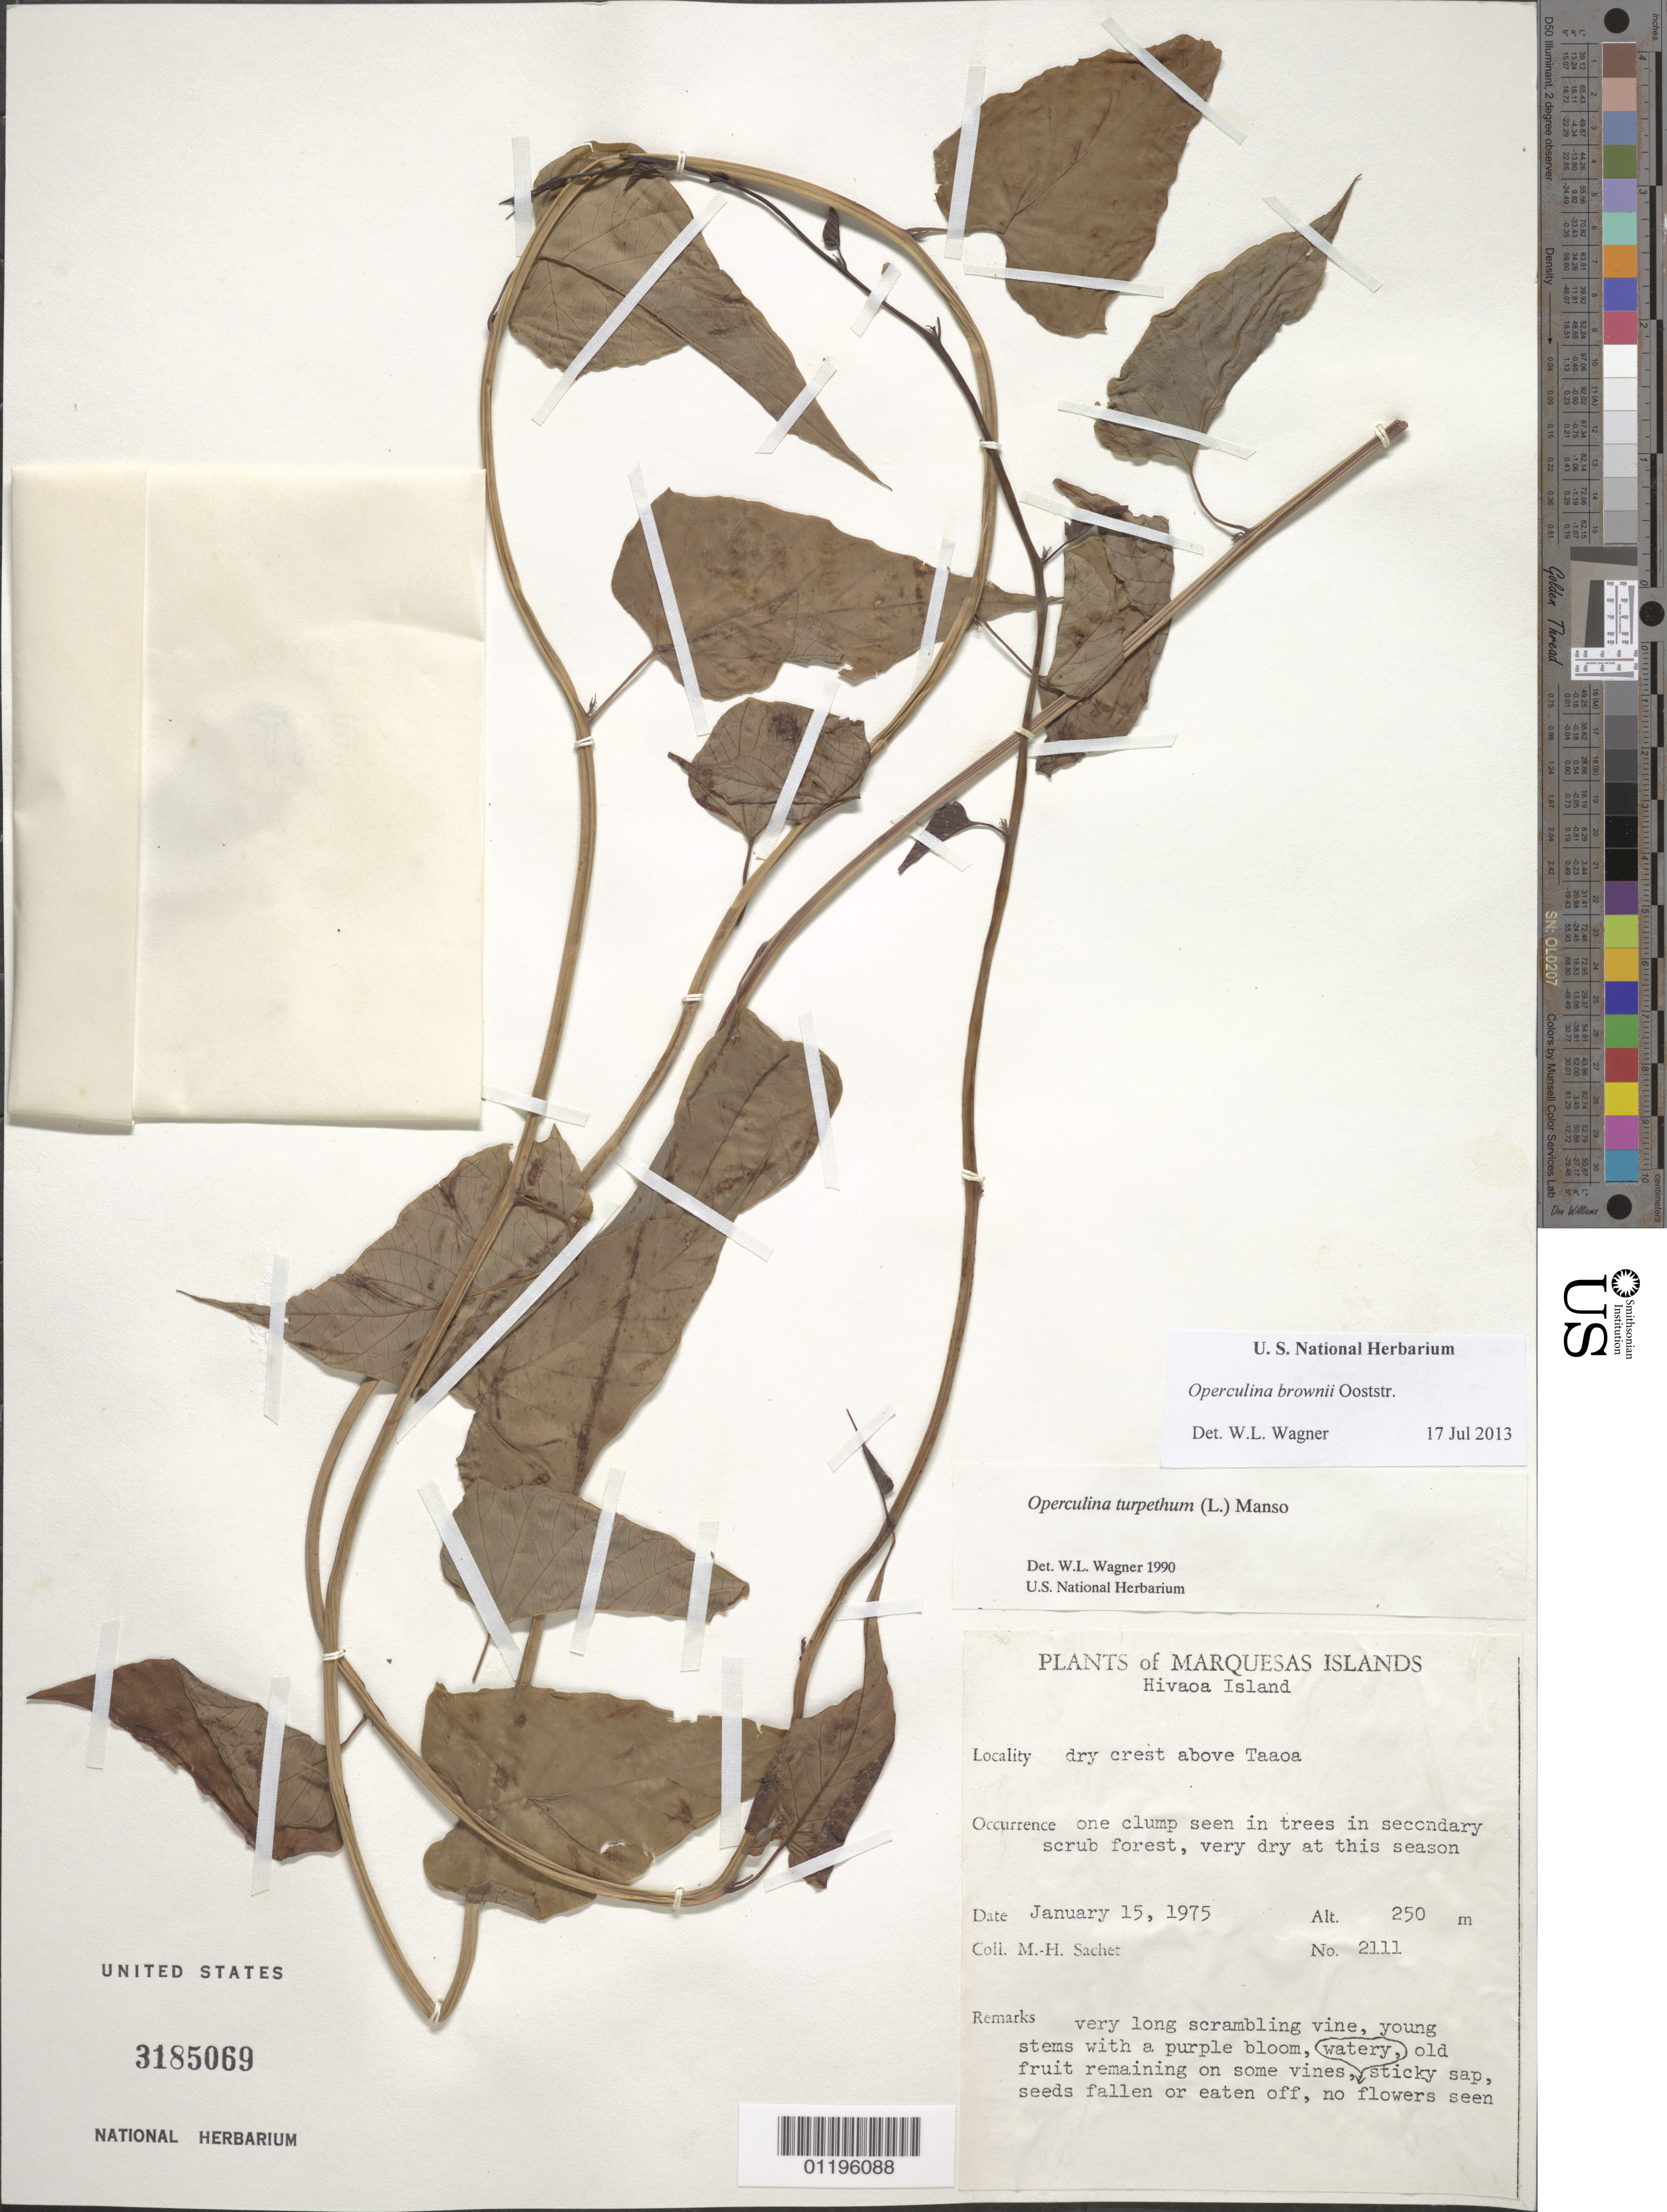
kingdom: Plantae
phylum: Tracheophyta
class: Magnoliopsida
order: Solanales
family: Convolvulaceae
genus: Operculina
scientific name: Operculina codonantha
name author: (Benth.) Hallier f.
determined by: Wagner, W. L., (BOT), Smithsonian Institution - National Museum of Natural History (UNITED STATES)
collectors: M.-H. Sachet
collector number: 2111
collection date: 1975-01-15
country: French Polynesia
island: Hiva Oa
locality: Dry crest above Taaoa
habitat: One clump seen in trees in secondary scrub forest, very dry at this season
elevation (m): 250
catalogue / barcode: US 3185069